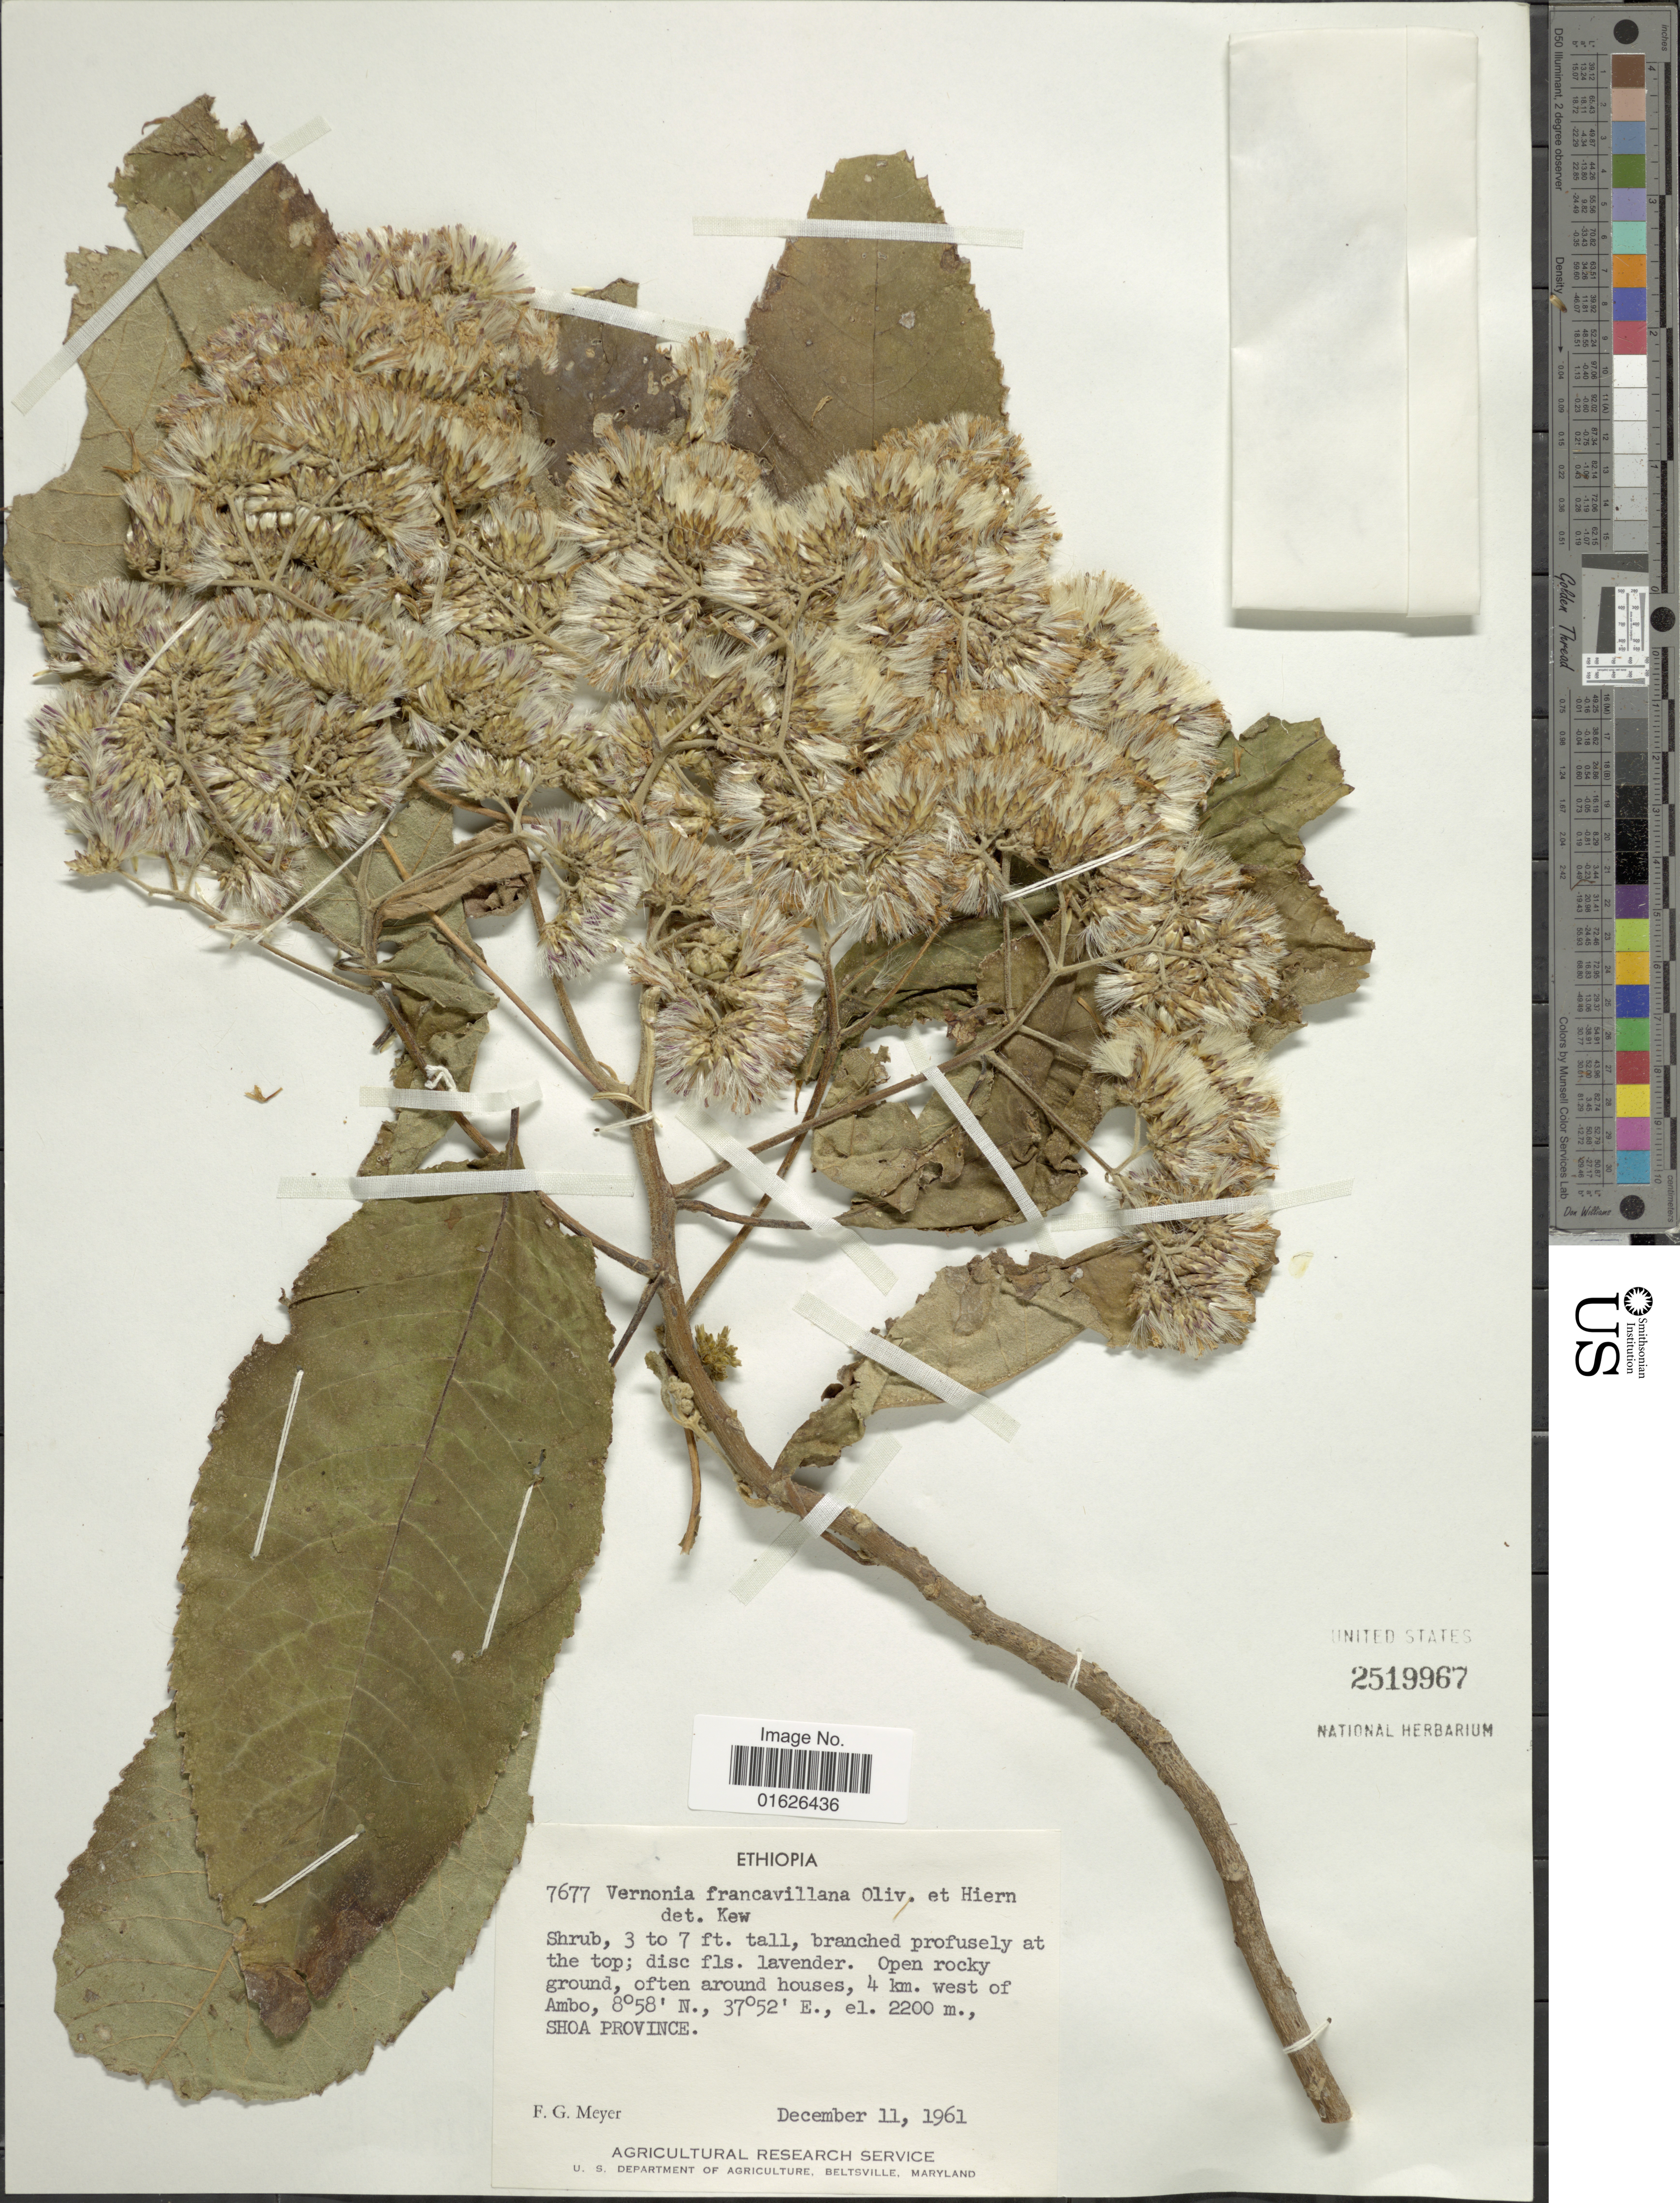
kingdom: Plantae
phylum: Tracheophyta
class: Magnoliopsida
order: Asterales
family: Asteraceae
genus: Gymnanthemum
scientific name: Gymnanthemum rueppellii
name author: (Sch. Bip. ex Walp.) H. Rob.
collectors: F. G. Meyer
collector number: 7677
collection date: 1961-12-11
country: Ethiopia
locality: Open rockym ground, often around houses, 4 km west of Ambo, Shoa Province.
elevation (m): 2200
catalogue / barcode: US 2519967